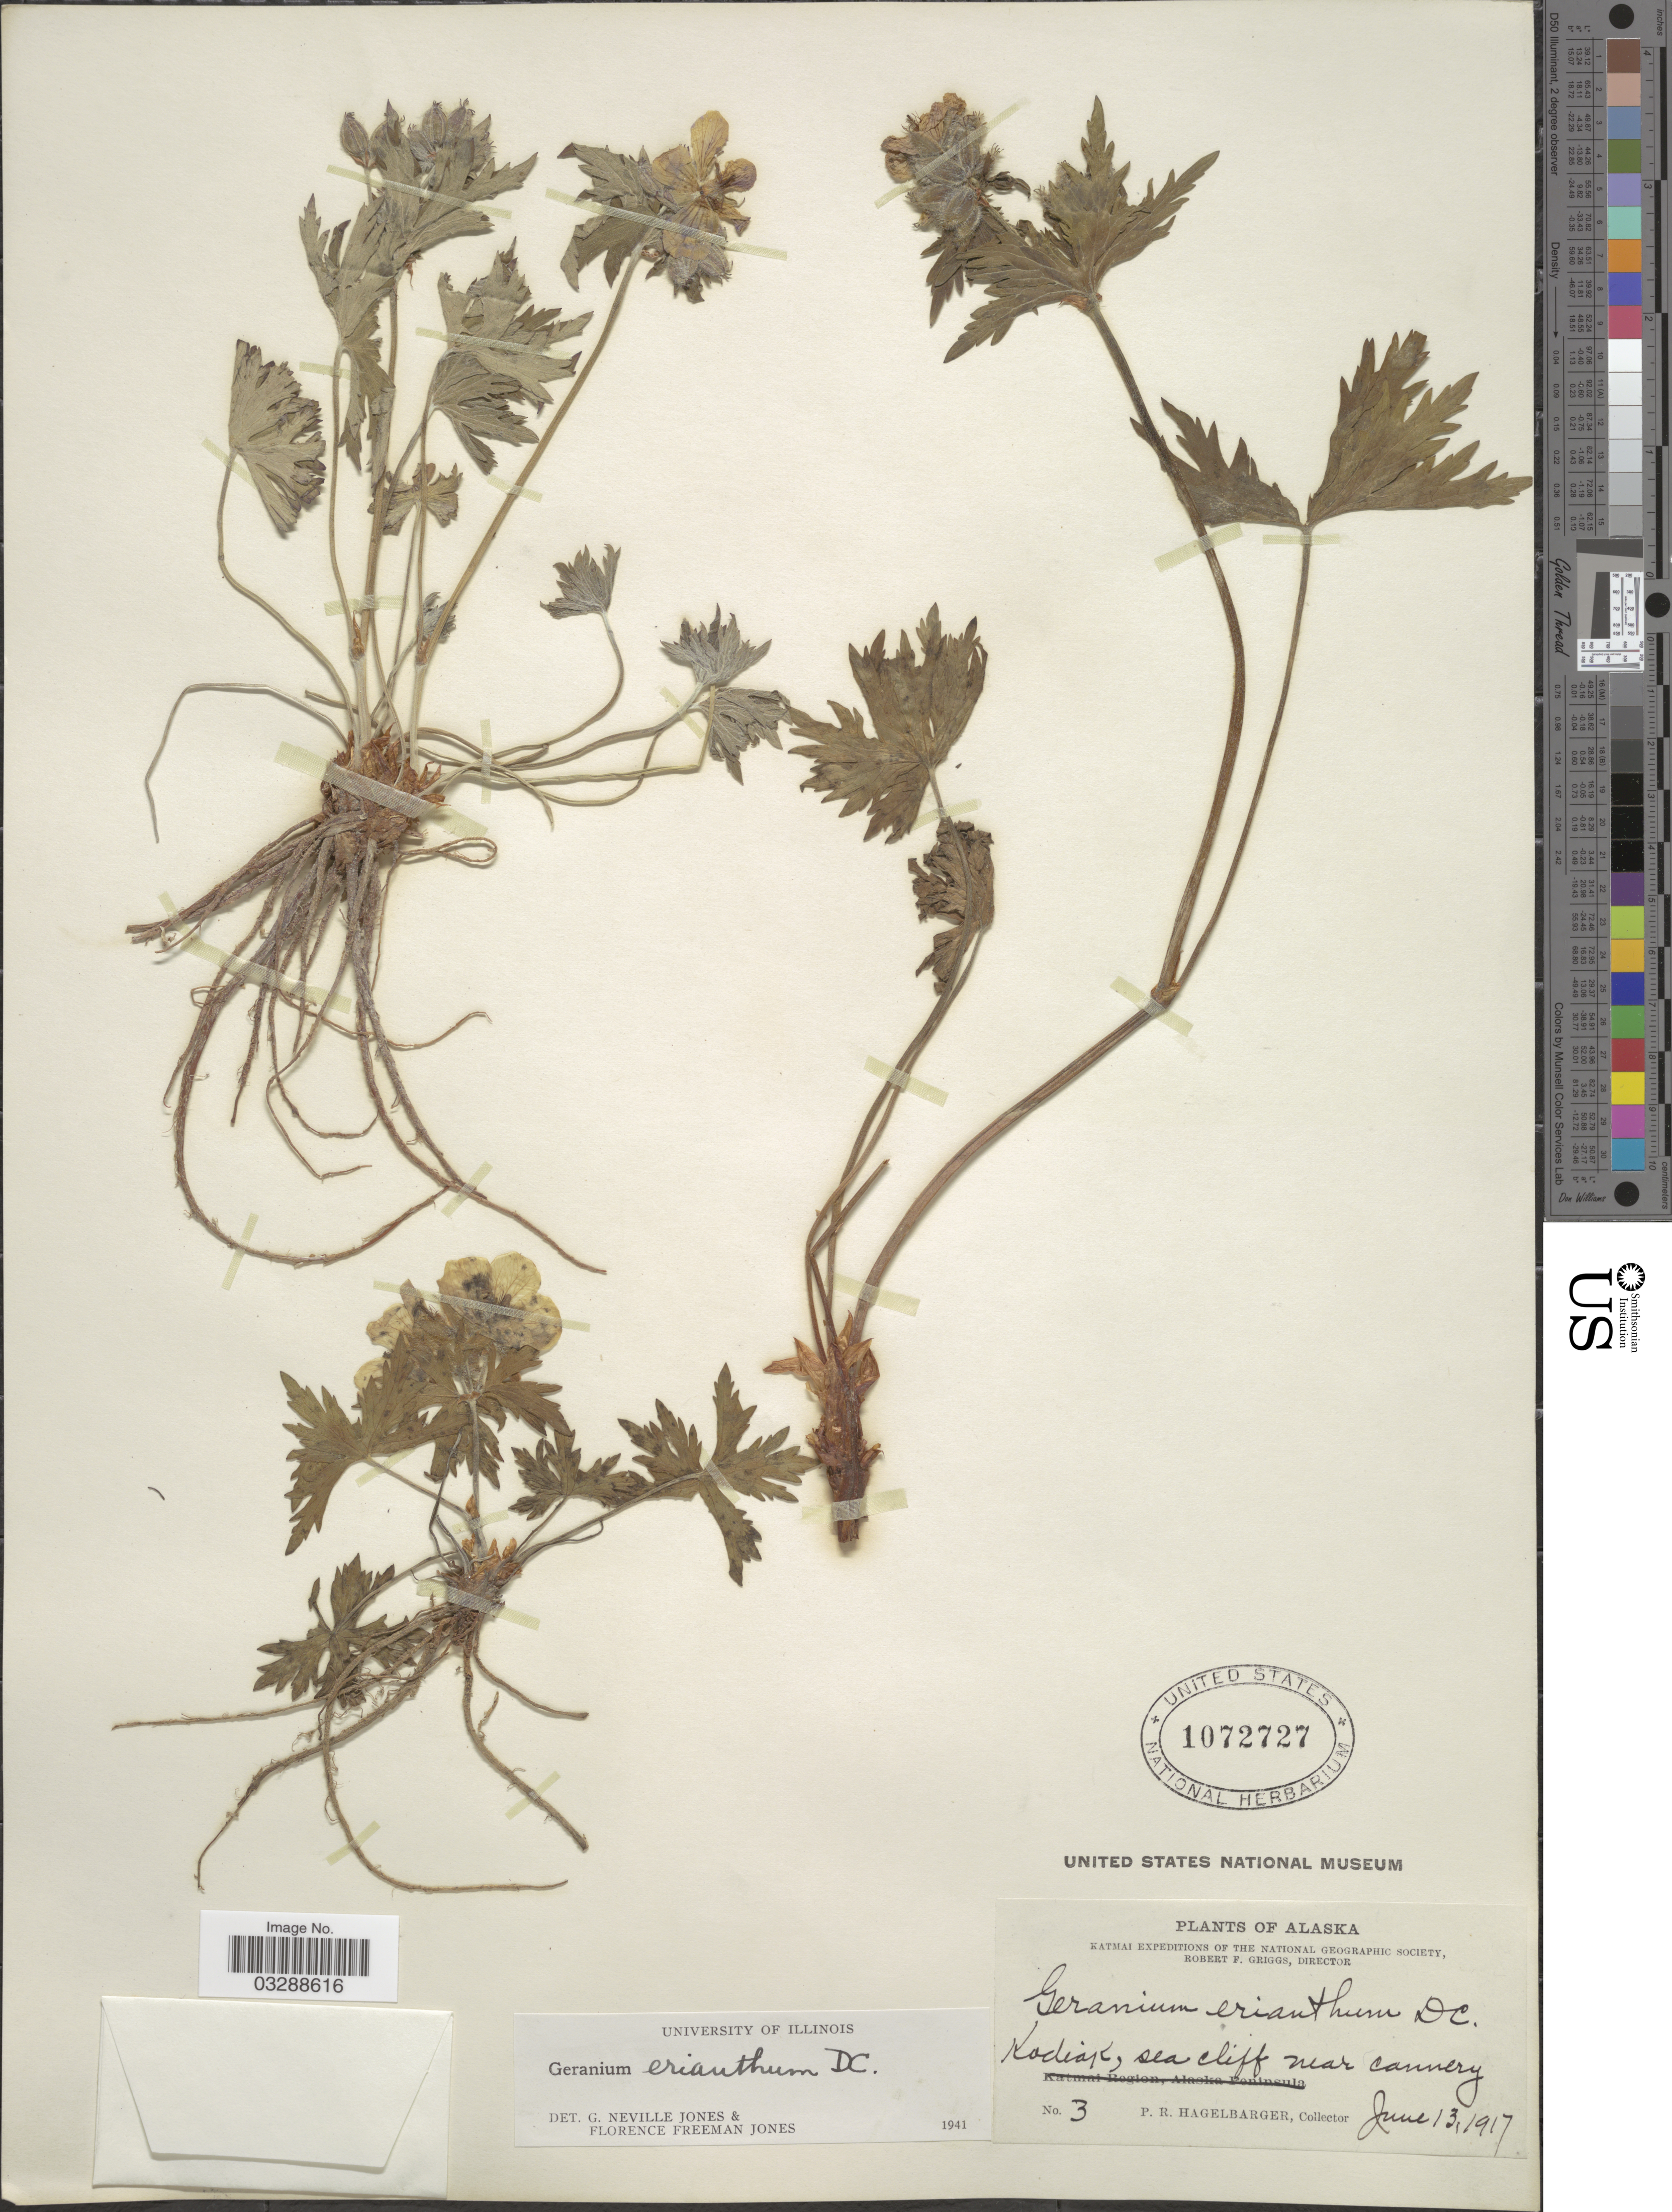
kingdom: Plantae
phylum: Tracheophyta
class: Magnoliopsida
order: Geraniales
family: Geraniaceae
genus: Geranium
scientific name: Geranium erianthum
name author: DC.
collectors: P. Hagelbarger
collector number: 3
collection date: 1917-06-13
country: United States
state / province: Alaska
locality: Kodiak, sea cliff near Cannery.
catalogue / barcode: US 1072727